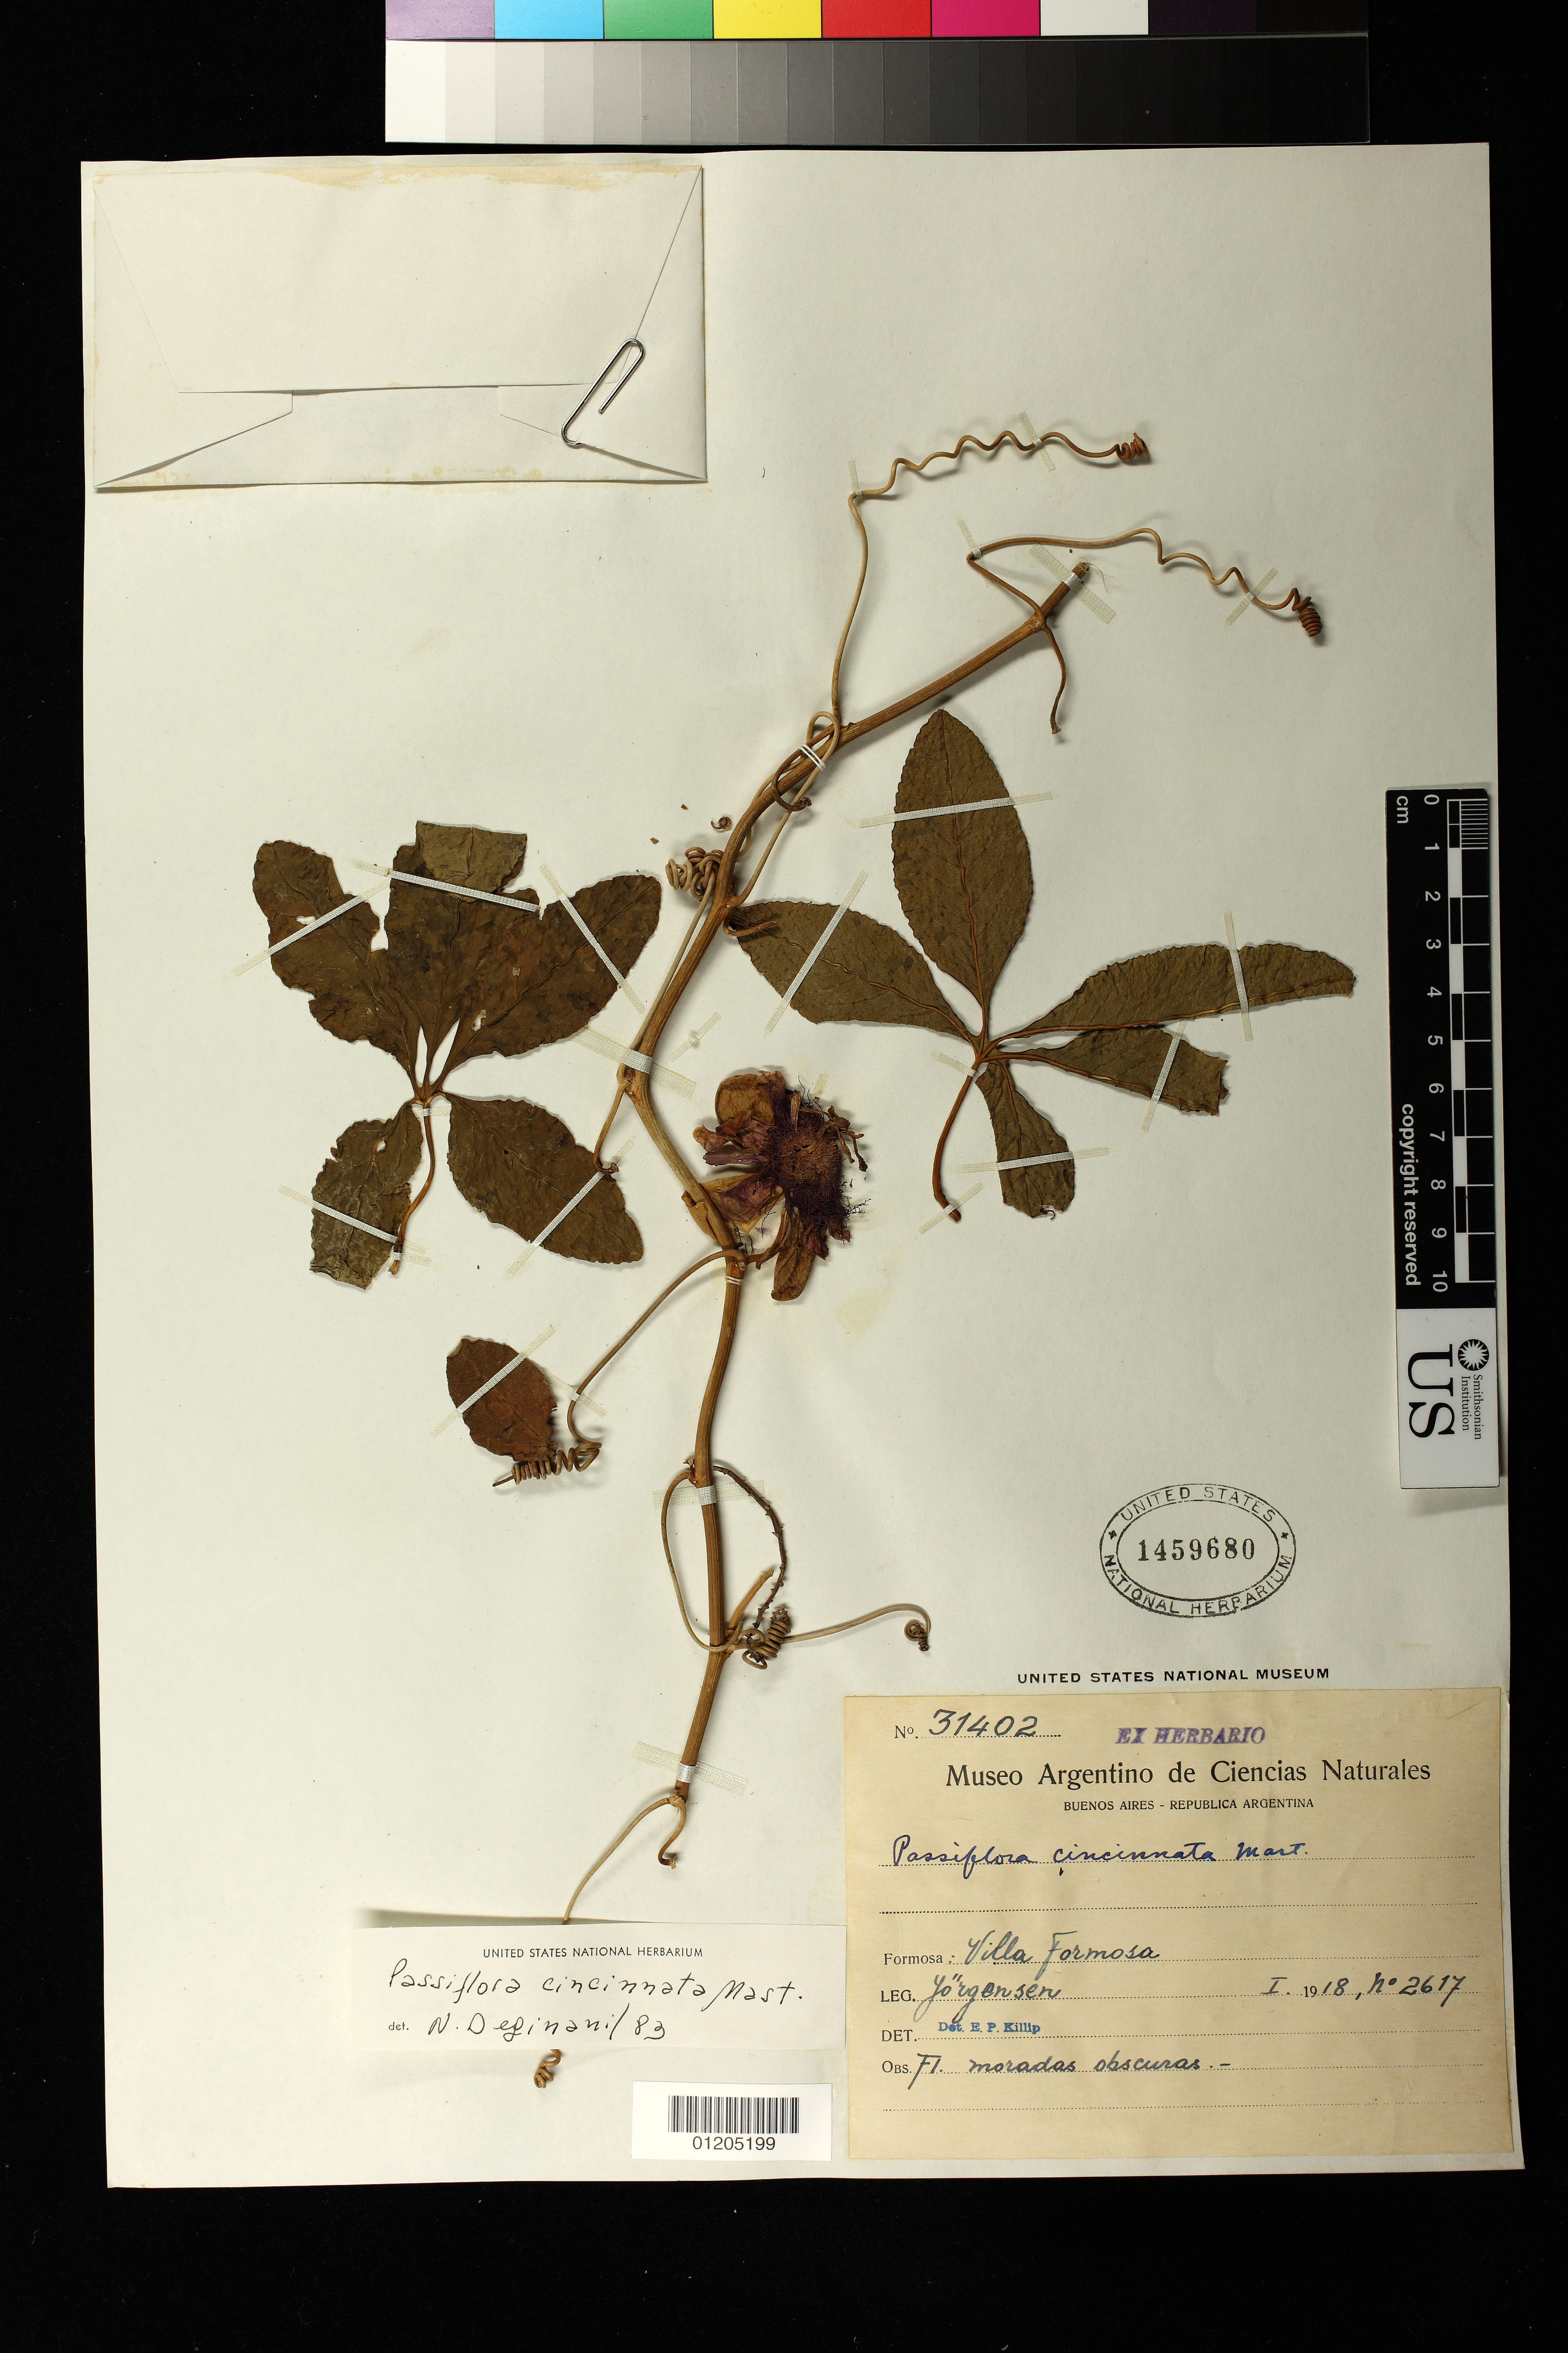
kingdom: Plantae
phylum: Tracheophyta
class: Magnoliopsida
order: Malpighiales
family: Passifloraceae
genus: Passiflora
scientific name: Passiflora cincinnata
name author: Mast.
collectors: Jorgensen, --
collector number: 2617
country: Argentina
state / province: Formosa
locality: Villa Formosa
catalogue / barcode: US 1459680